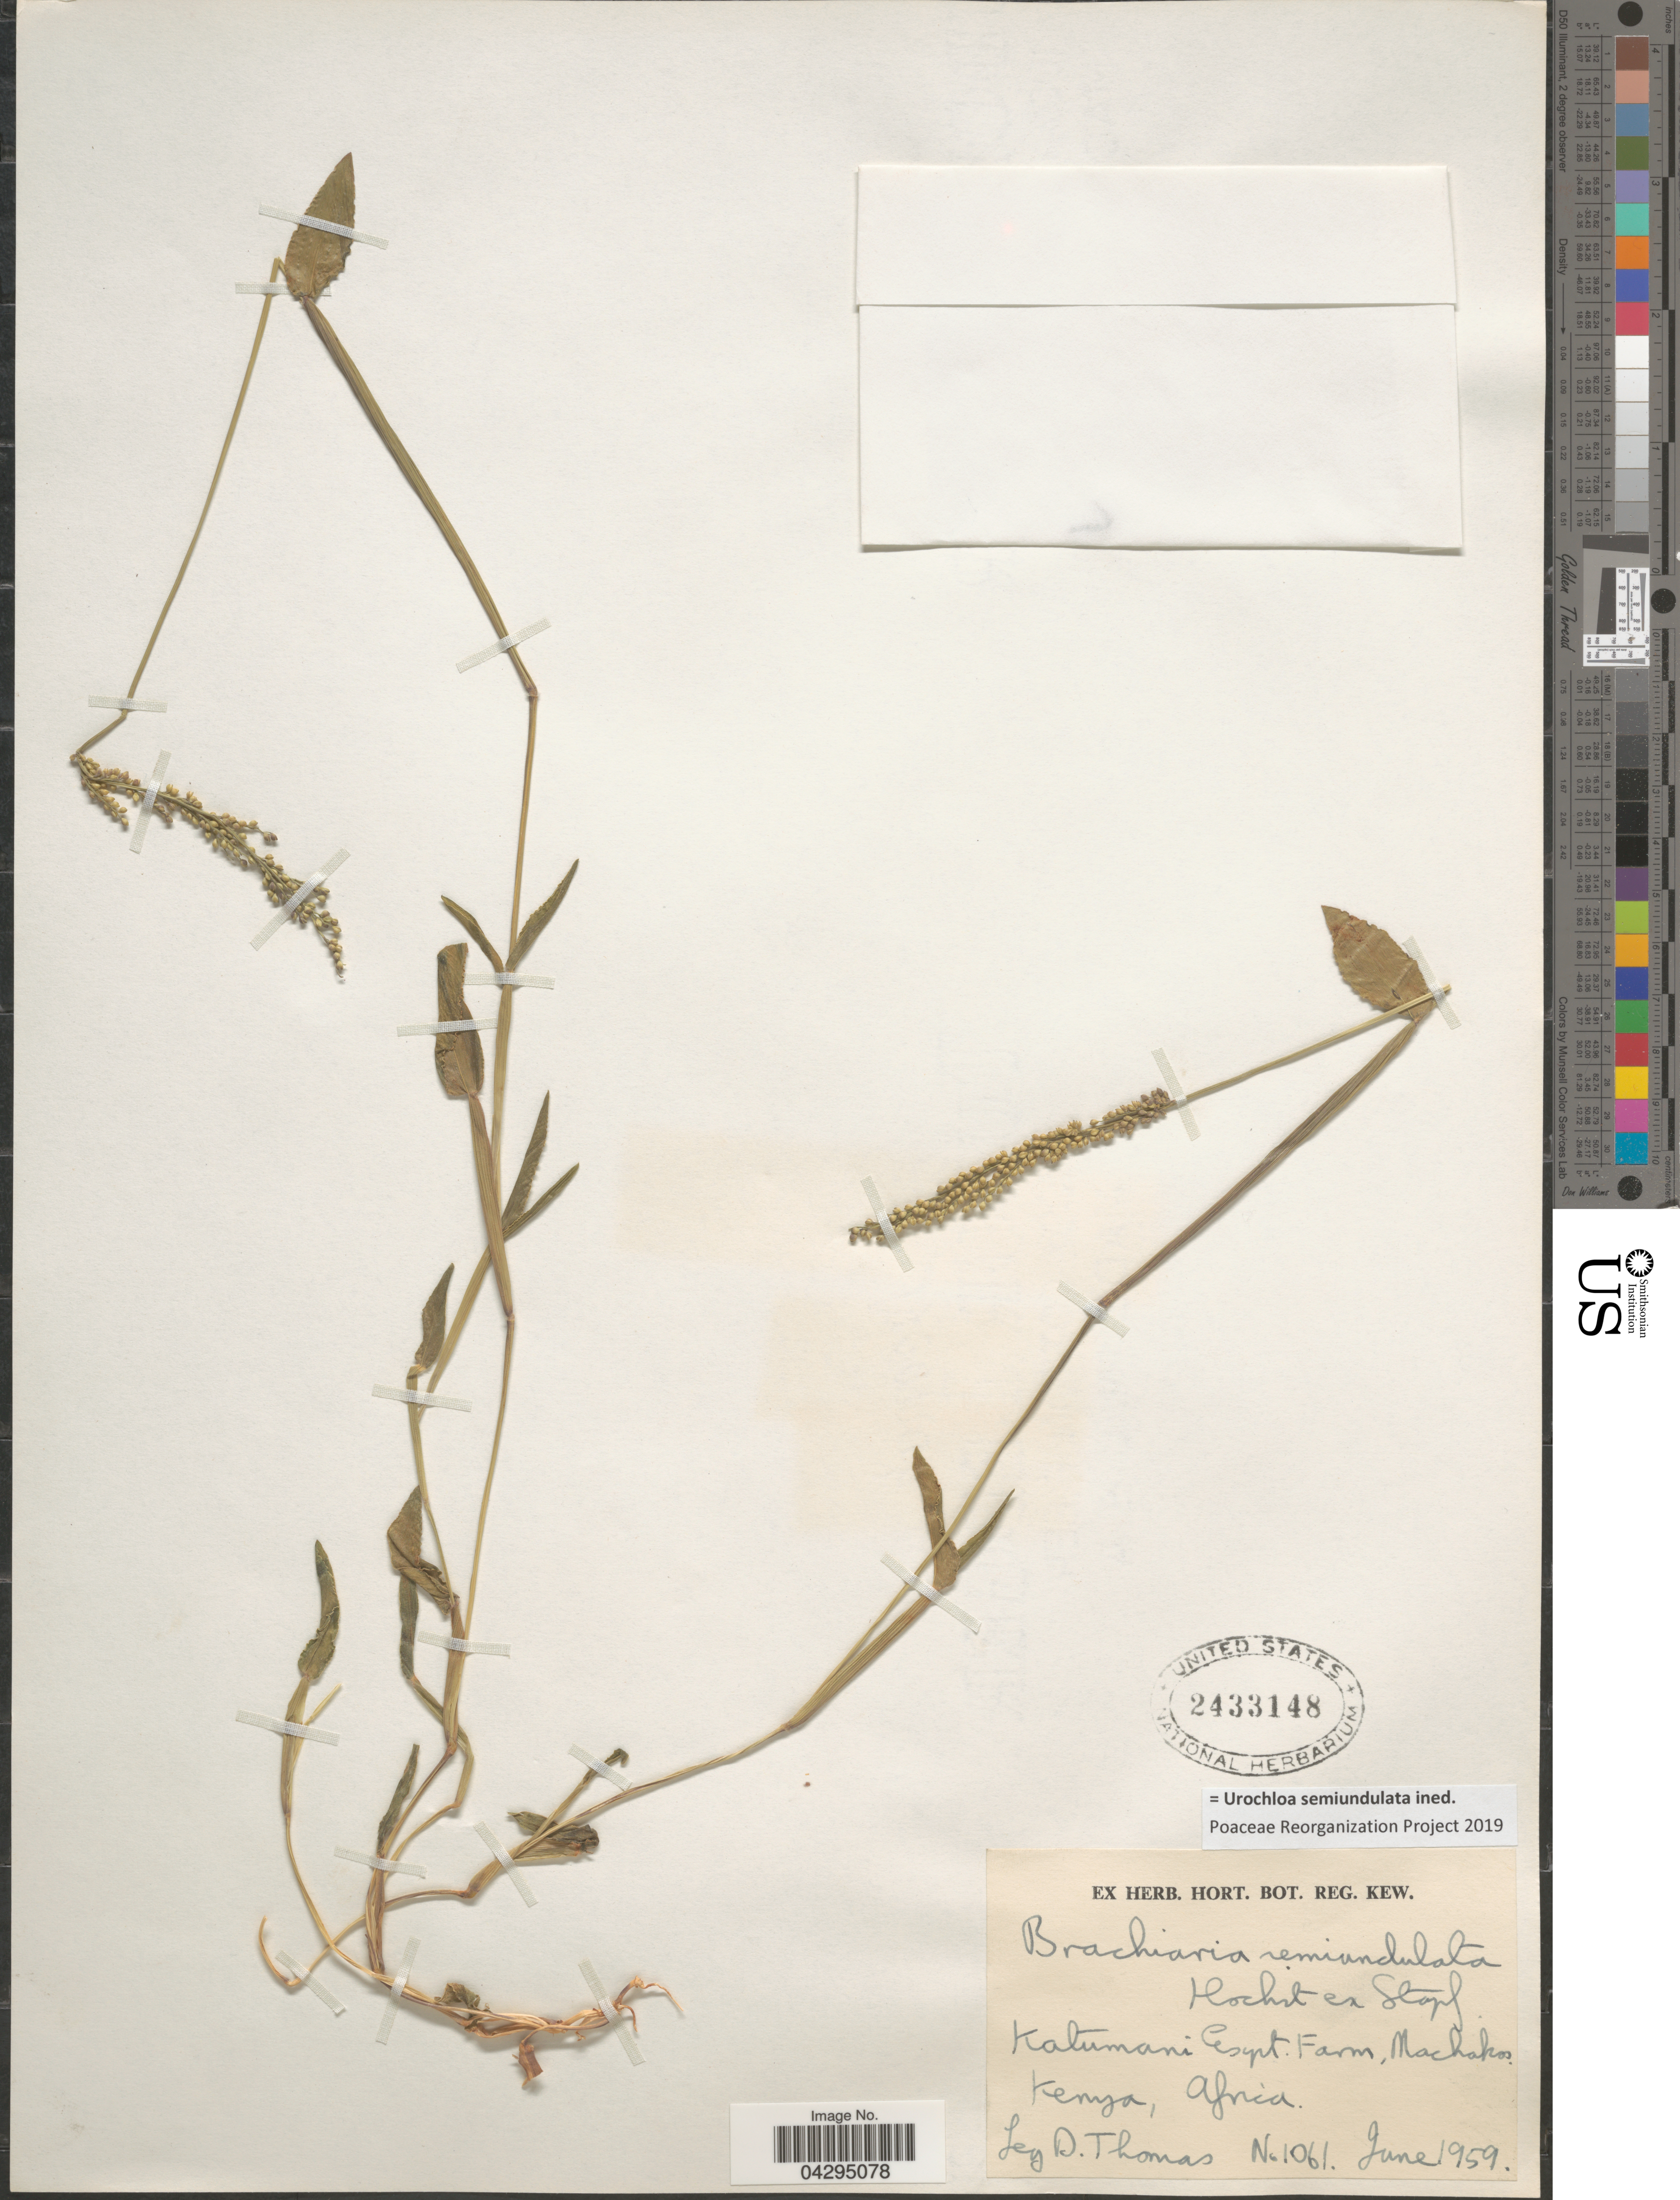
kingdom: Plantae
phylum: Tracheophyta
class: Liliopsida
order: Poales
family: Poaceae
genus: Urochloa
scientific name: Urochloa semiundulata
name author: (Hochst. ex A. Rich.) Ashal. & V. J. Nair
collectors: D. Thomas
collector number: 1061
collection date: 1959-06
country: Kenya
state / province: Machakos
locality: Katumani Expt. Farm, Machakos.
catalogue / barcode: US 2433148